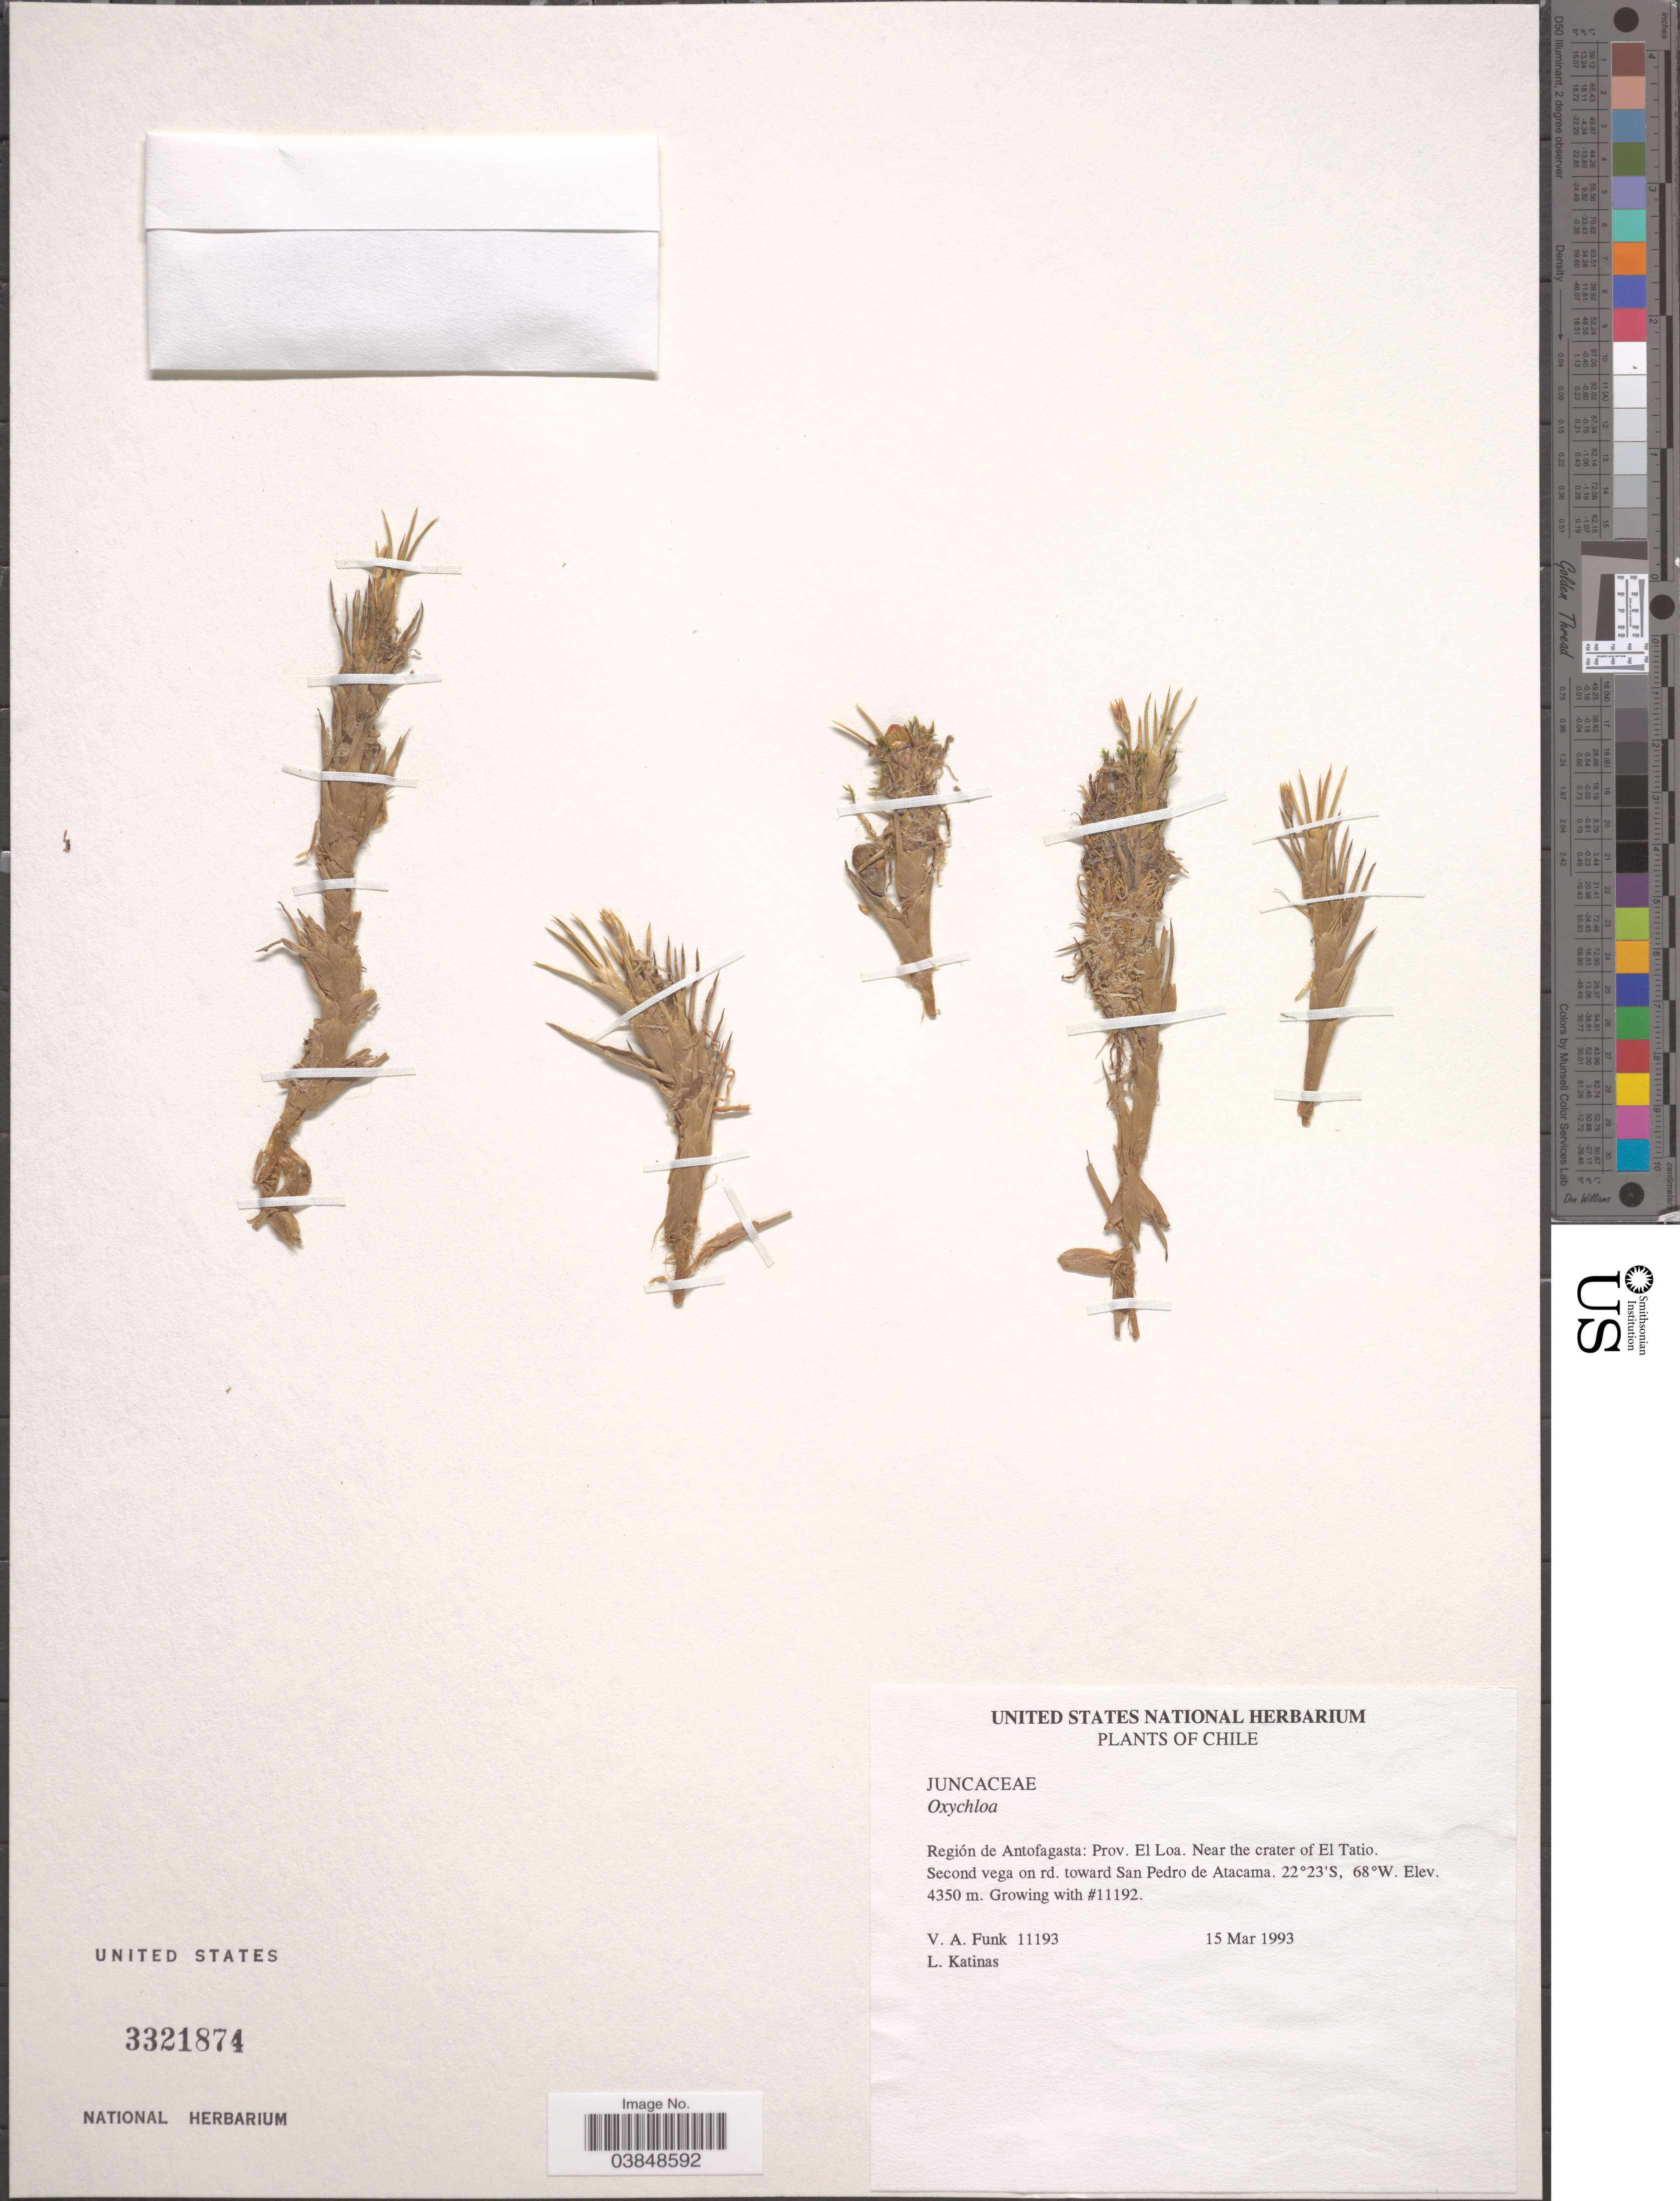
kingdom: Plantae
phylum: Tracheophyta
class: Liliopsida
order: Poales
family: Juncaceae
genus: Oxychloe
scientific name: Oxychloë sp.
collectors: V. Funk & L. Katinas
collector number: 11193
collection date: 1993-03-15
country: Chile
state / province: Antofagasta (II)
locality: Región de Antofagasta: Prov. El Loa. Near the crater of El Tatio. Second vega on rd. toward San Pedro de Atacama.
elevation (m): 4350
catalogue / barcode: US 3321874